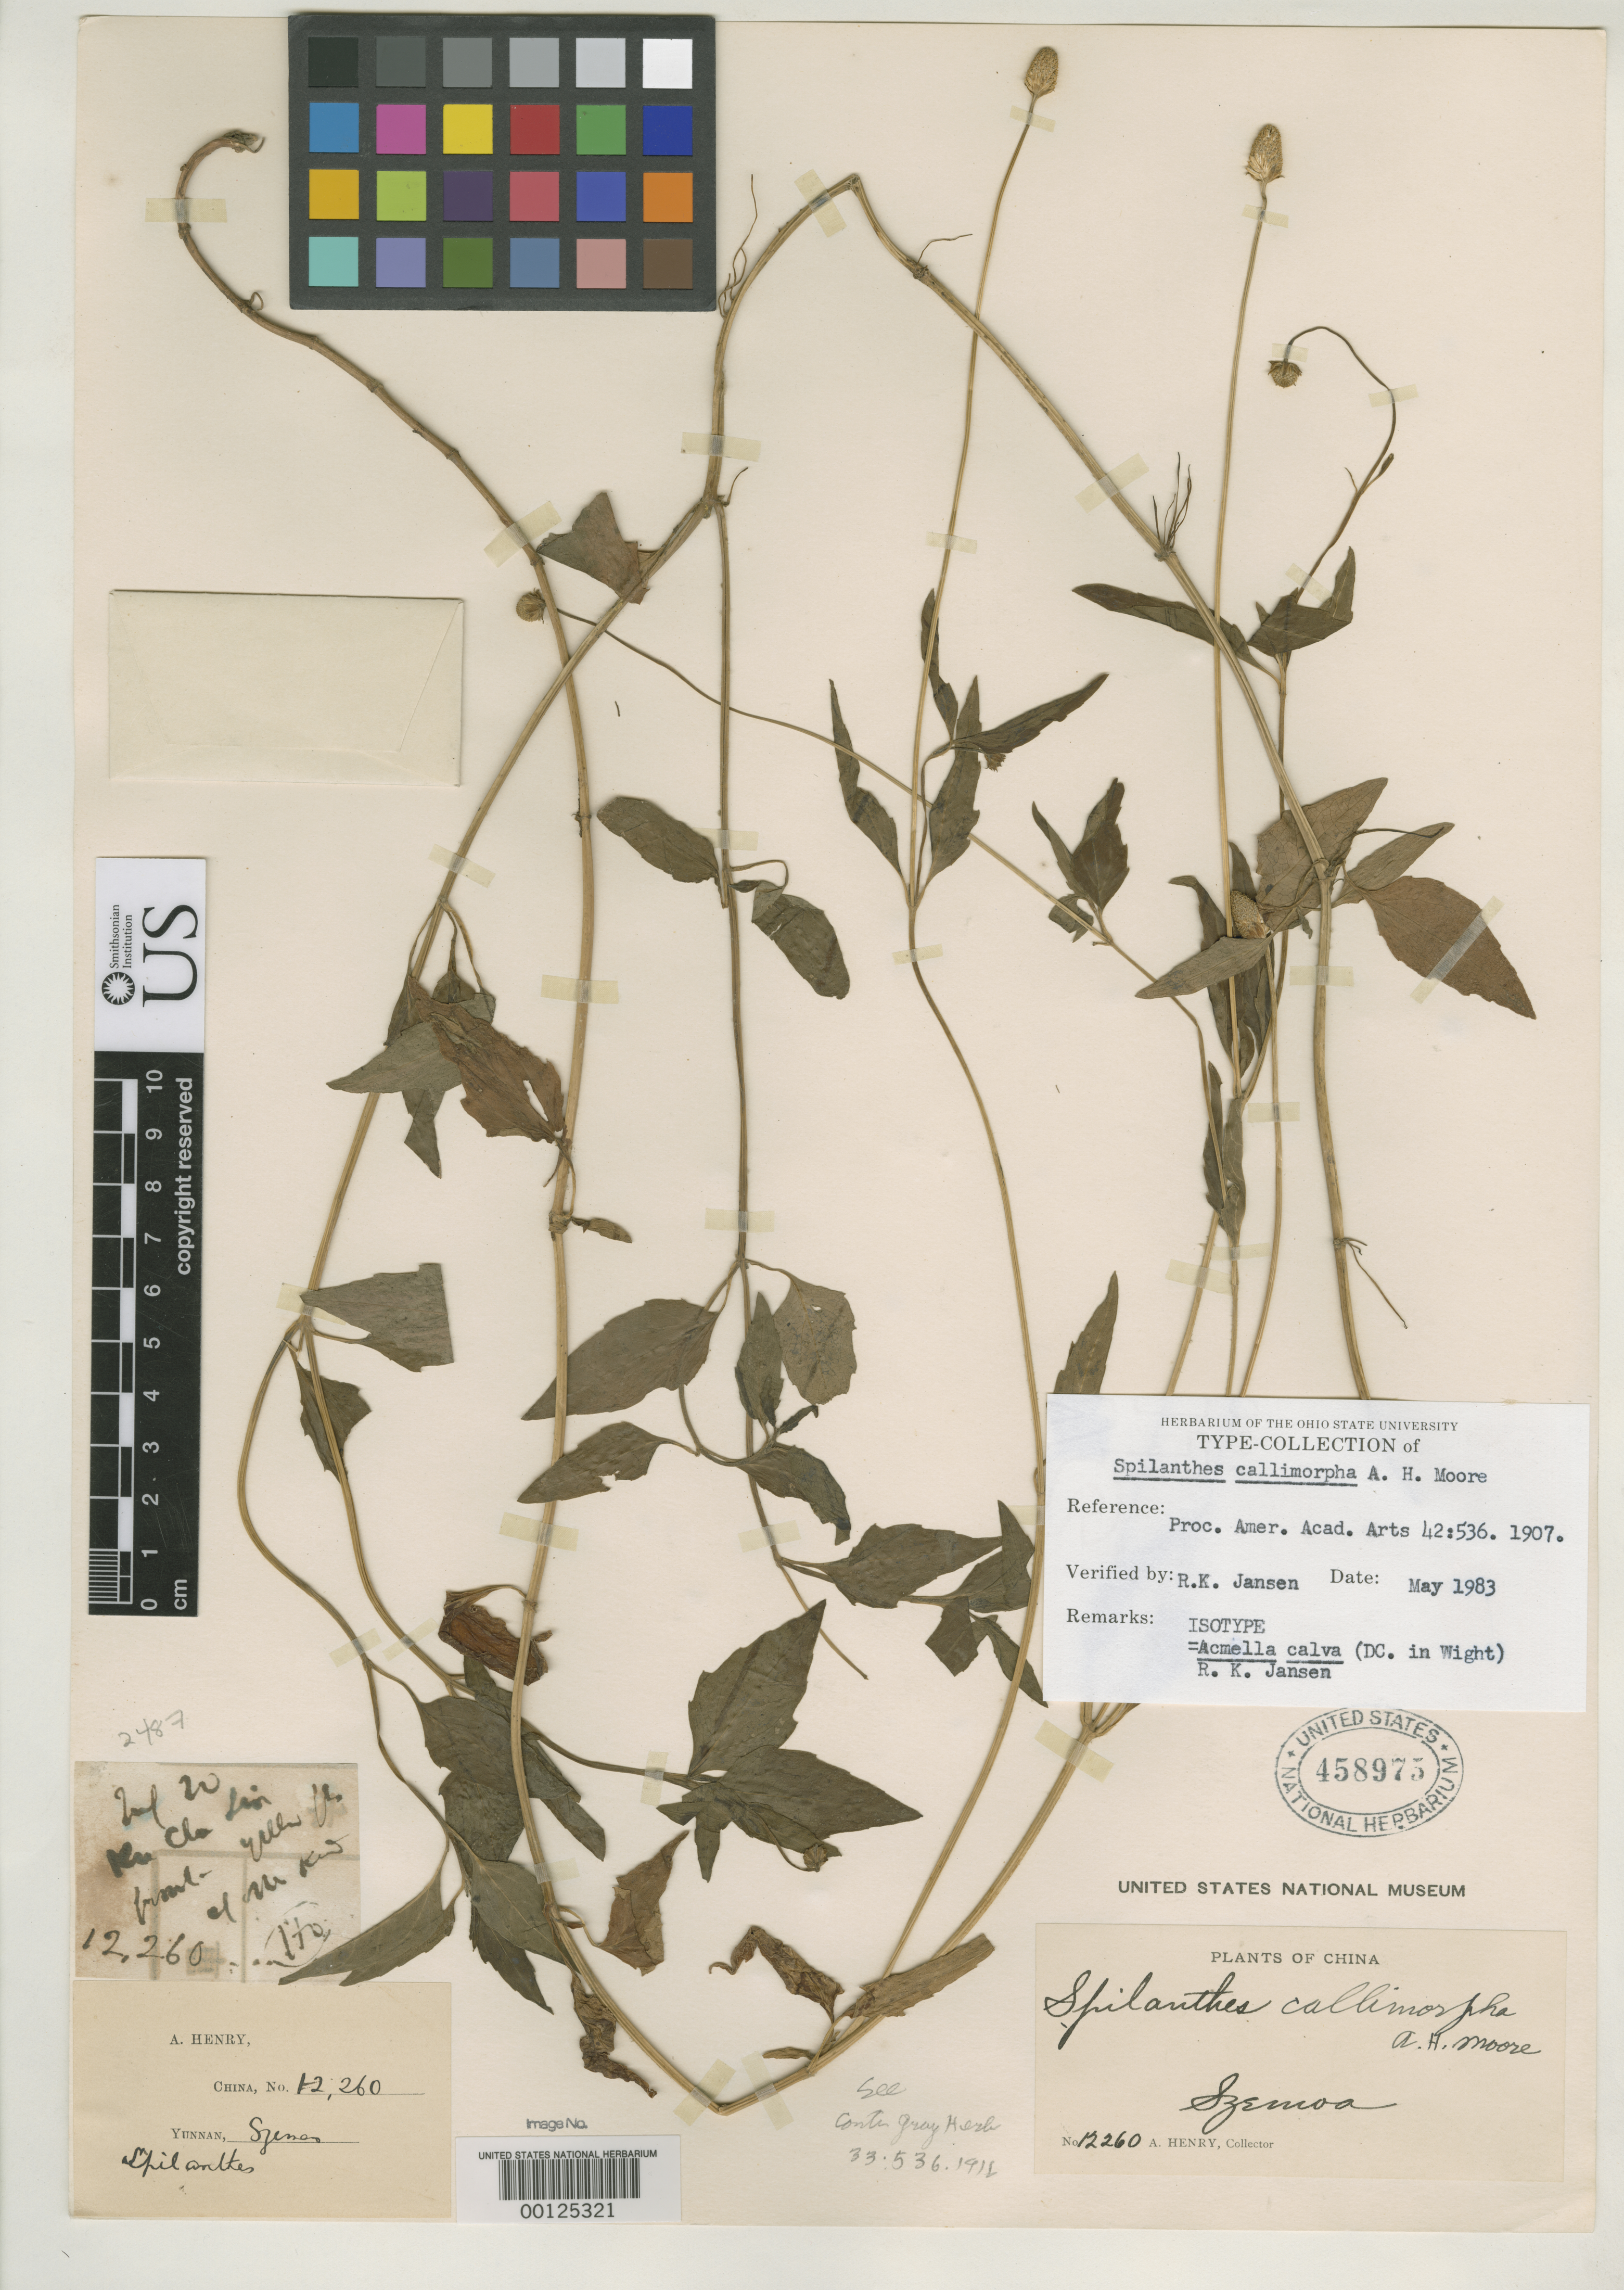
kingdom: Plantae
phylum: Tracheophyta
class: Magnoliopsida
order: Asterales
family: Asteraceae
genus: Spilanthes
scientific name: Spilanthes callimorpha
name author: A.H. Moore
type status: Isotype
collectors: A. Henry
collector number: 12260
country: China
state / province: Yunnan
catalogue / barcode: US 458975